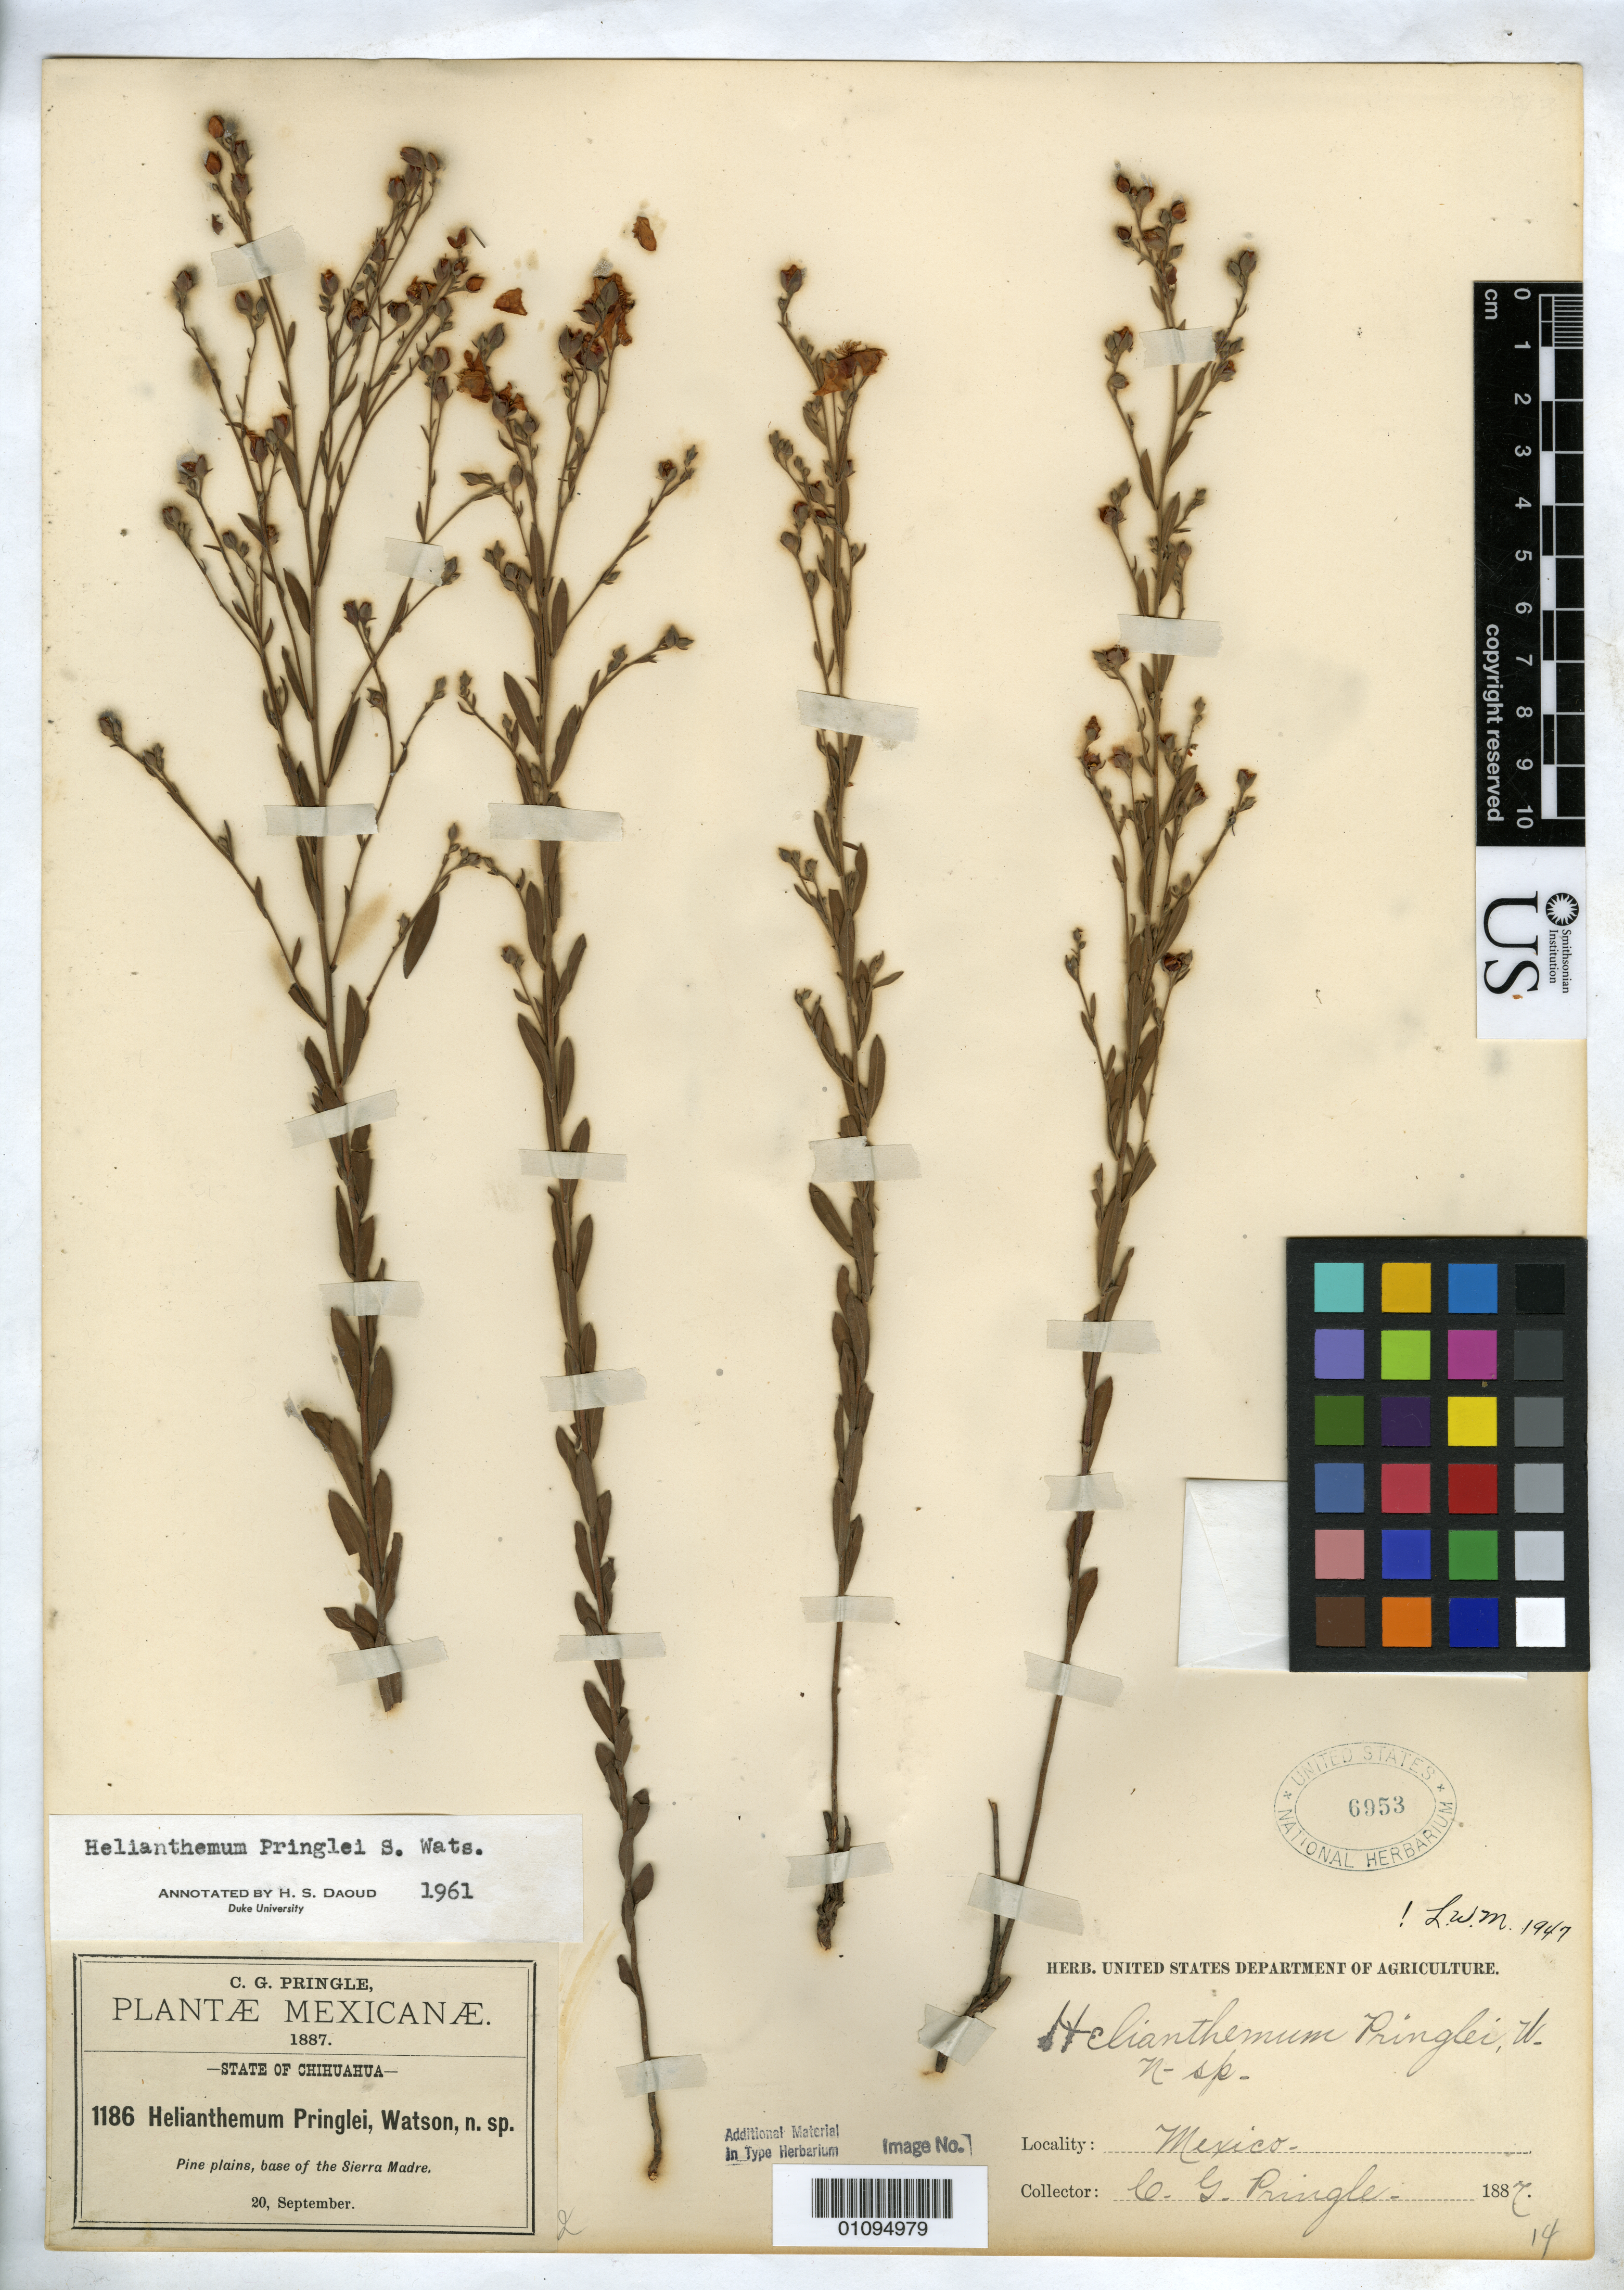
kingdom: Plantae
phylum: Tracheophyta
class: Magnoliopsida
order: Malvales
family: Cistaceae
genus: Helianthemum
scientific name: Helianthemum pringlei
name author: S. Watson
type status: Isotype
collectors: C. G. Pringle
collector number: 1186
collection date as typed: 20 Sep 1887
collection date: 1887-09-20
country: Mexico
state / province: Chihuahua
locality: Base of Sierra Madre.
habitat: Pine plains.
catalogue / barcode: US 6953